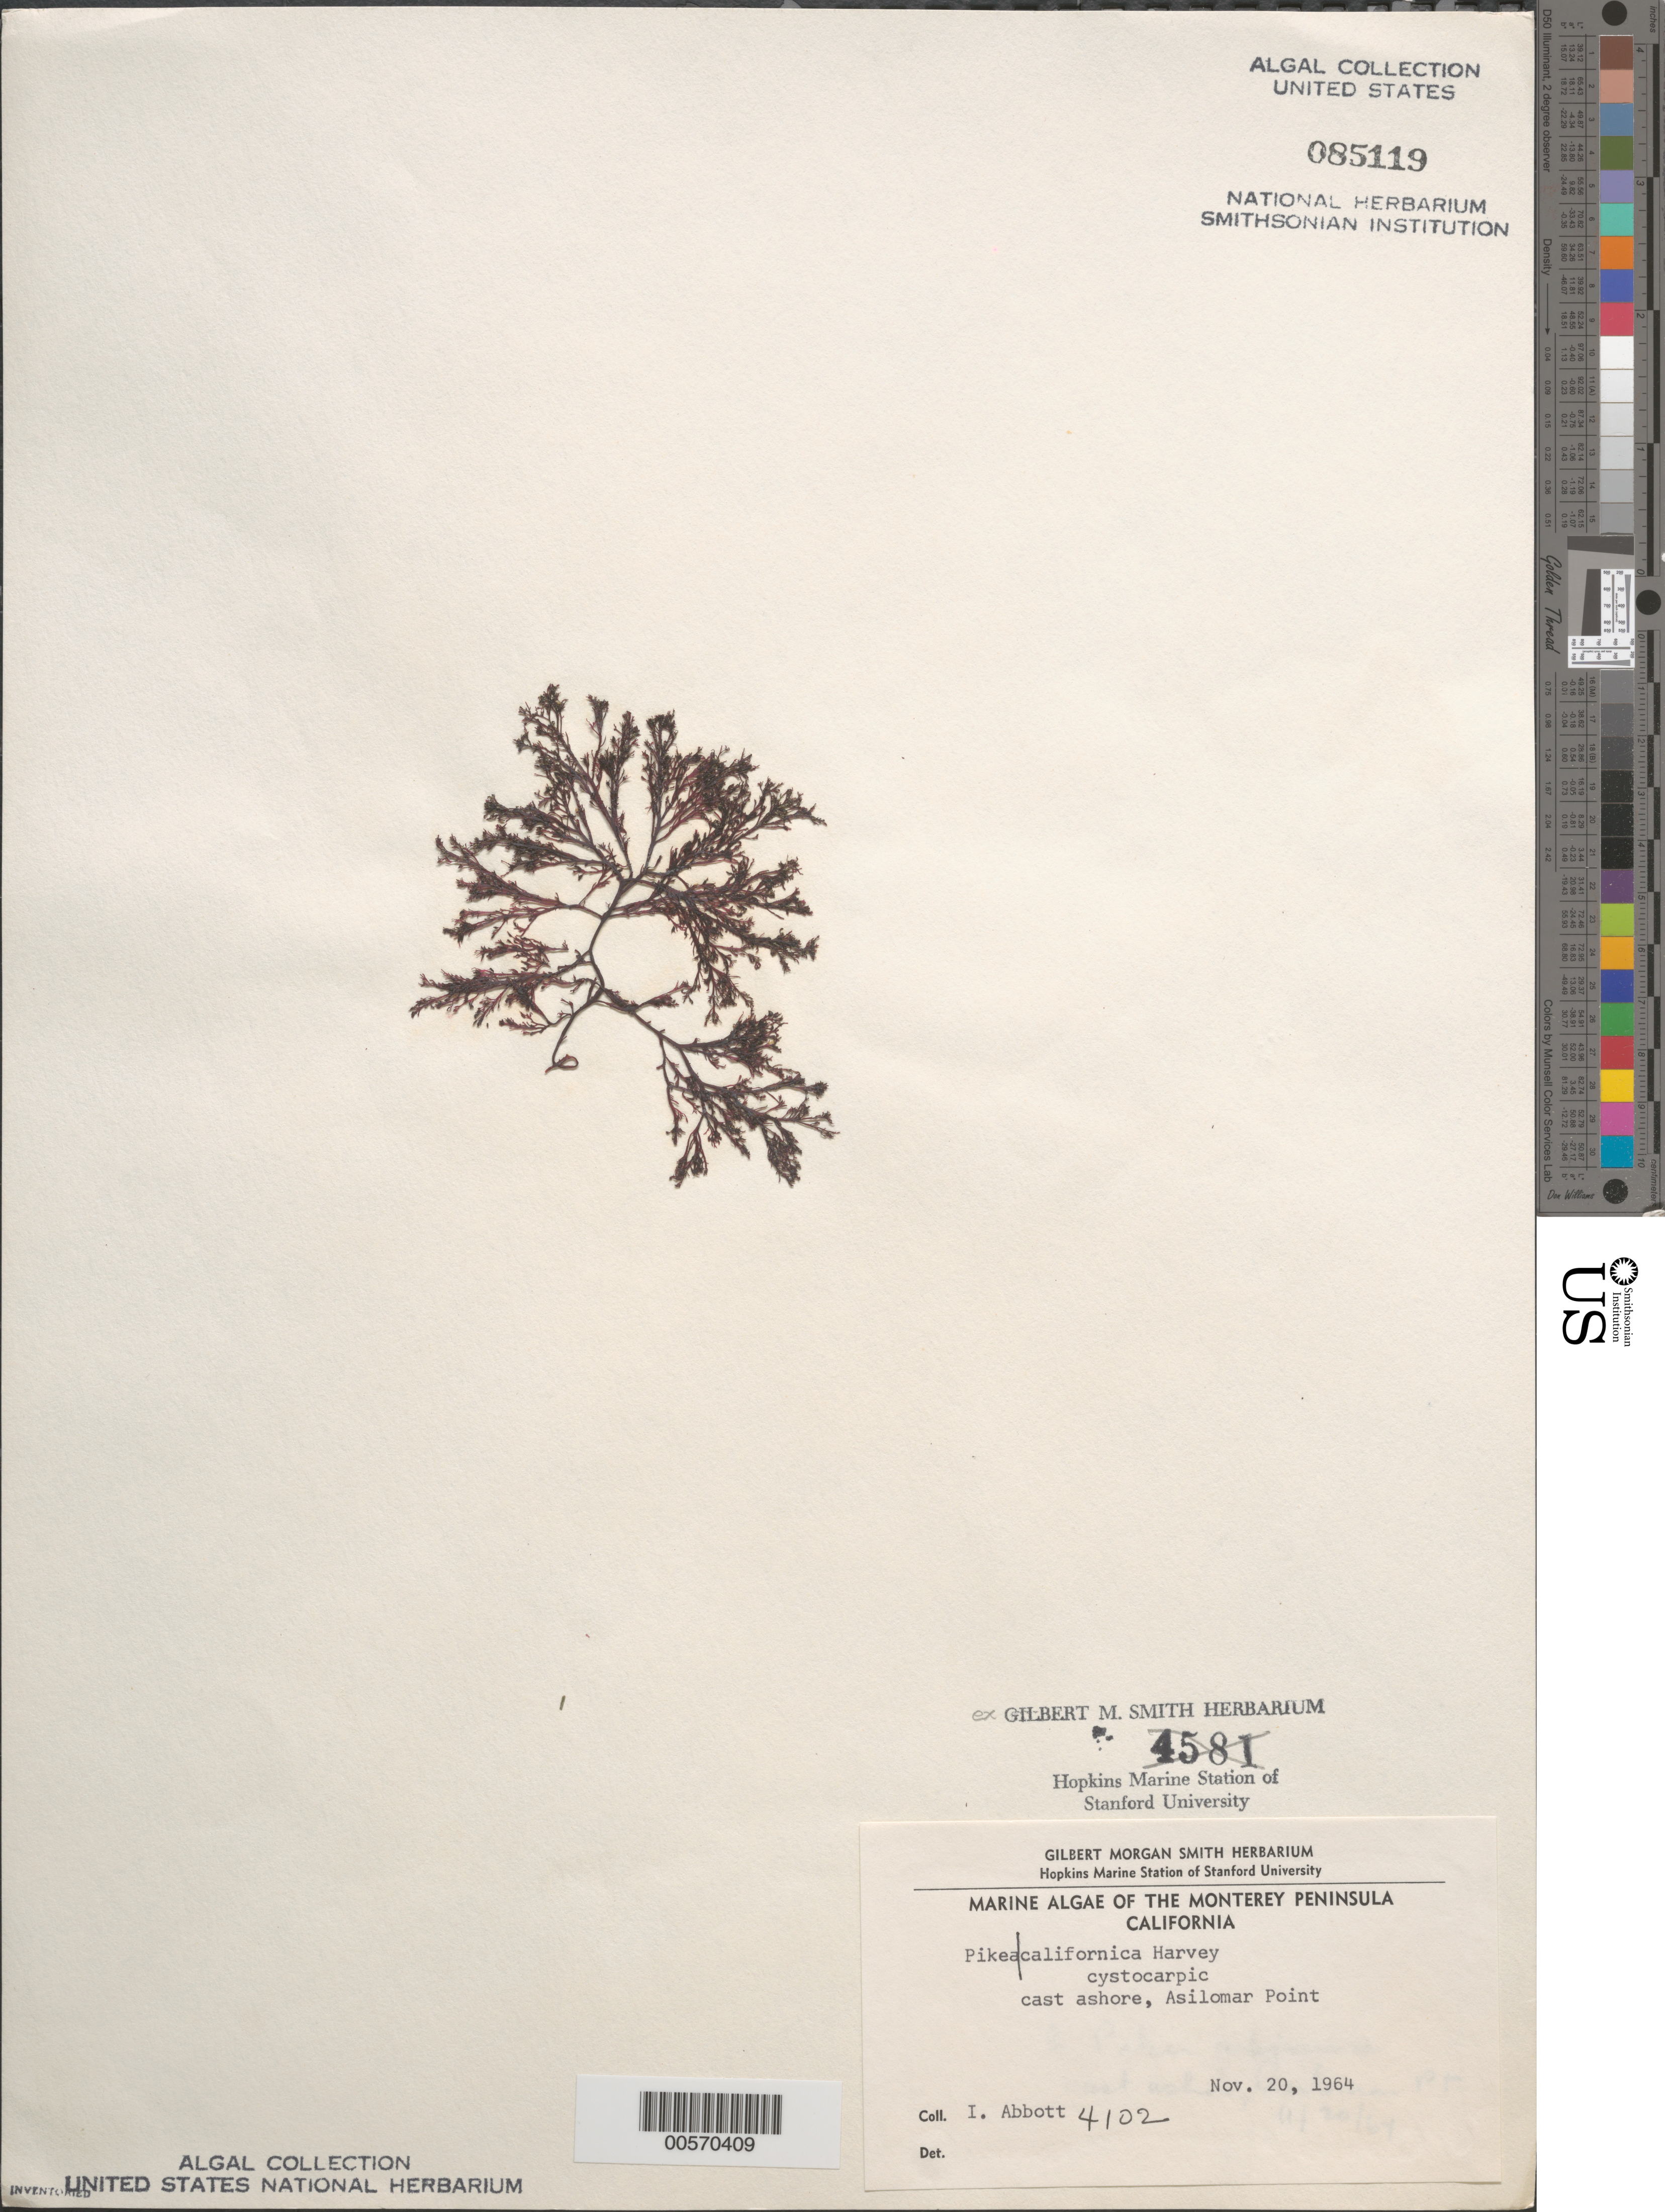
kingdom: Plantae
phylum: Rhodophyta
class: Florideophyceae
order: Gigartinales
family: Dumontiaceae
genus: Pikea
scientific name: Pikea californica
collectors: I. A. Abbott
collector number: IAA 4102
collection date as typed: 20 Nov 1964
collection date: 1964-11-20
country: United States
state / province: California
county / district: Monterey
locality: Asilomar Point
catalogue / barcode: US 85119